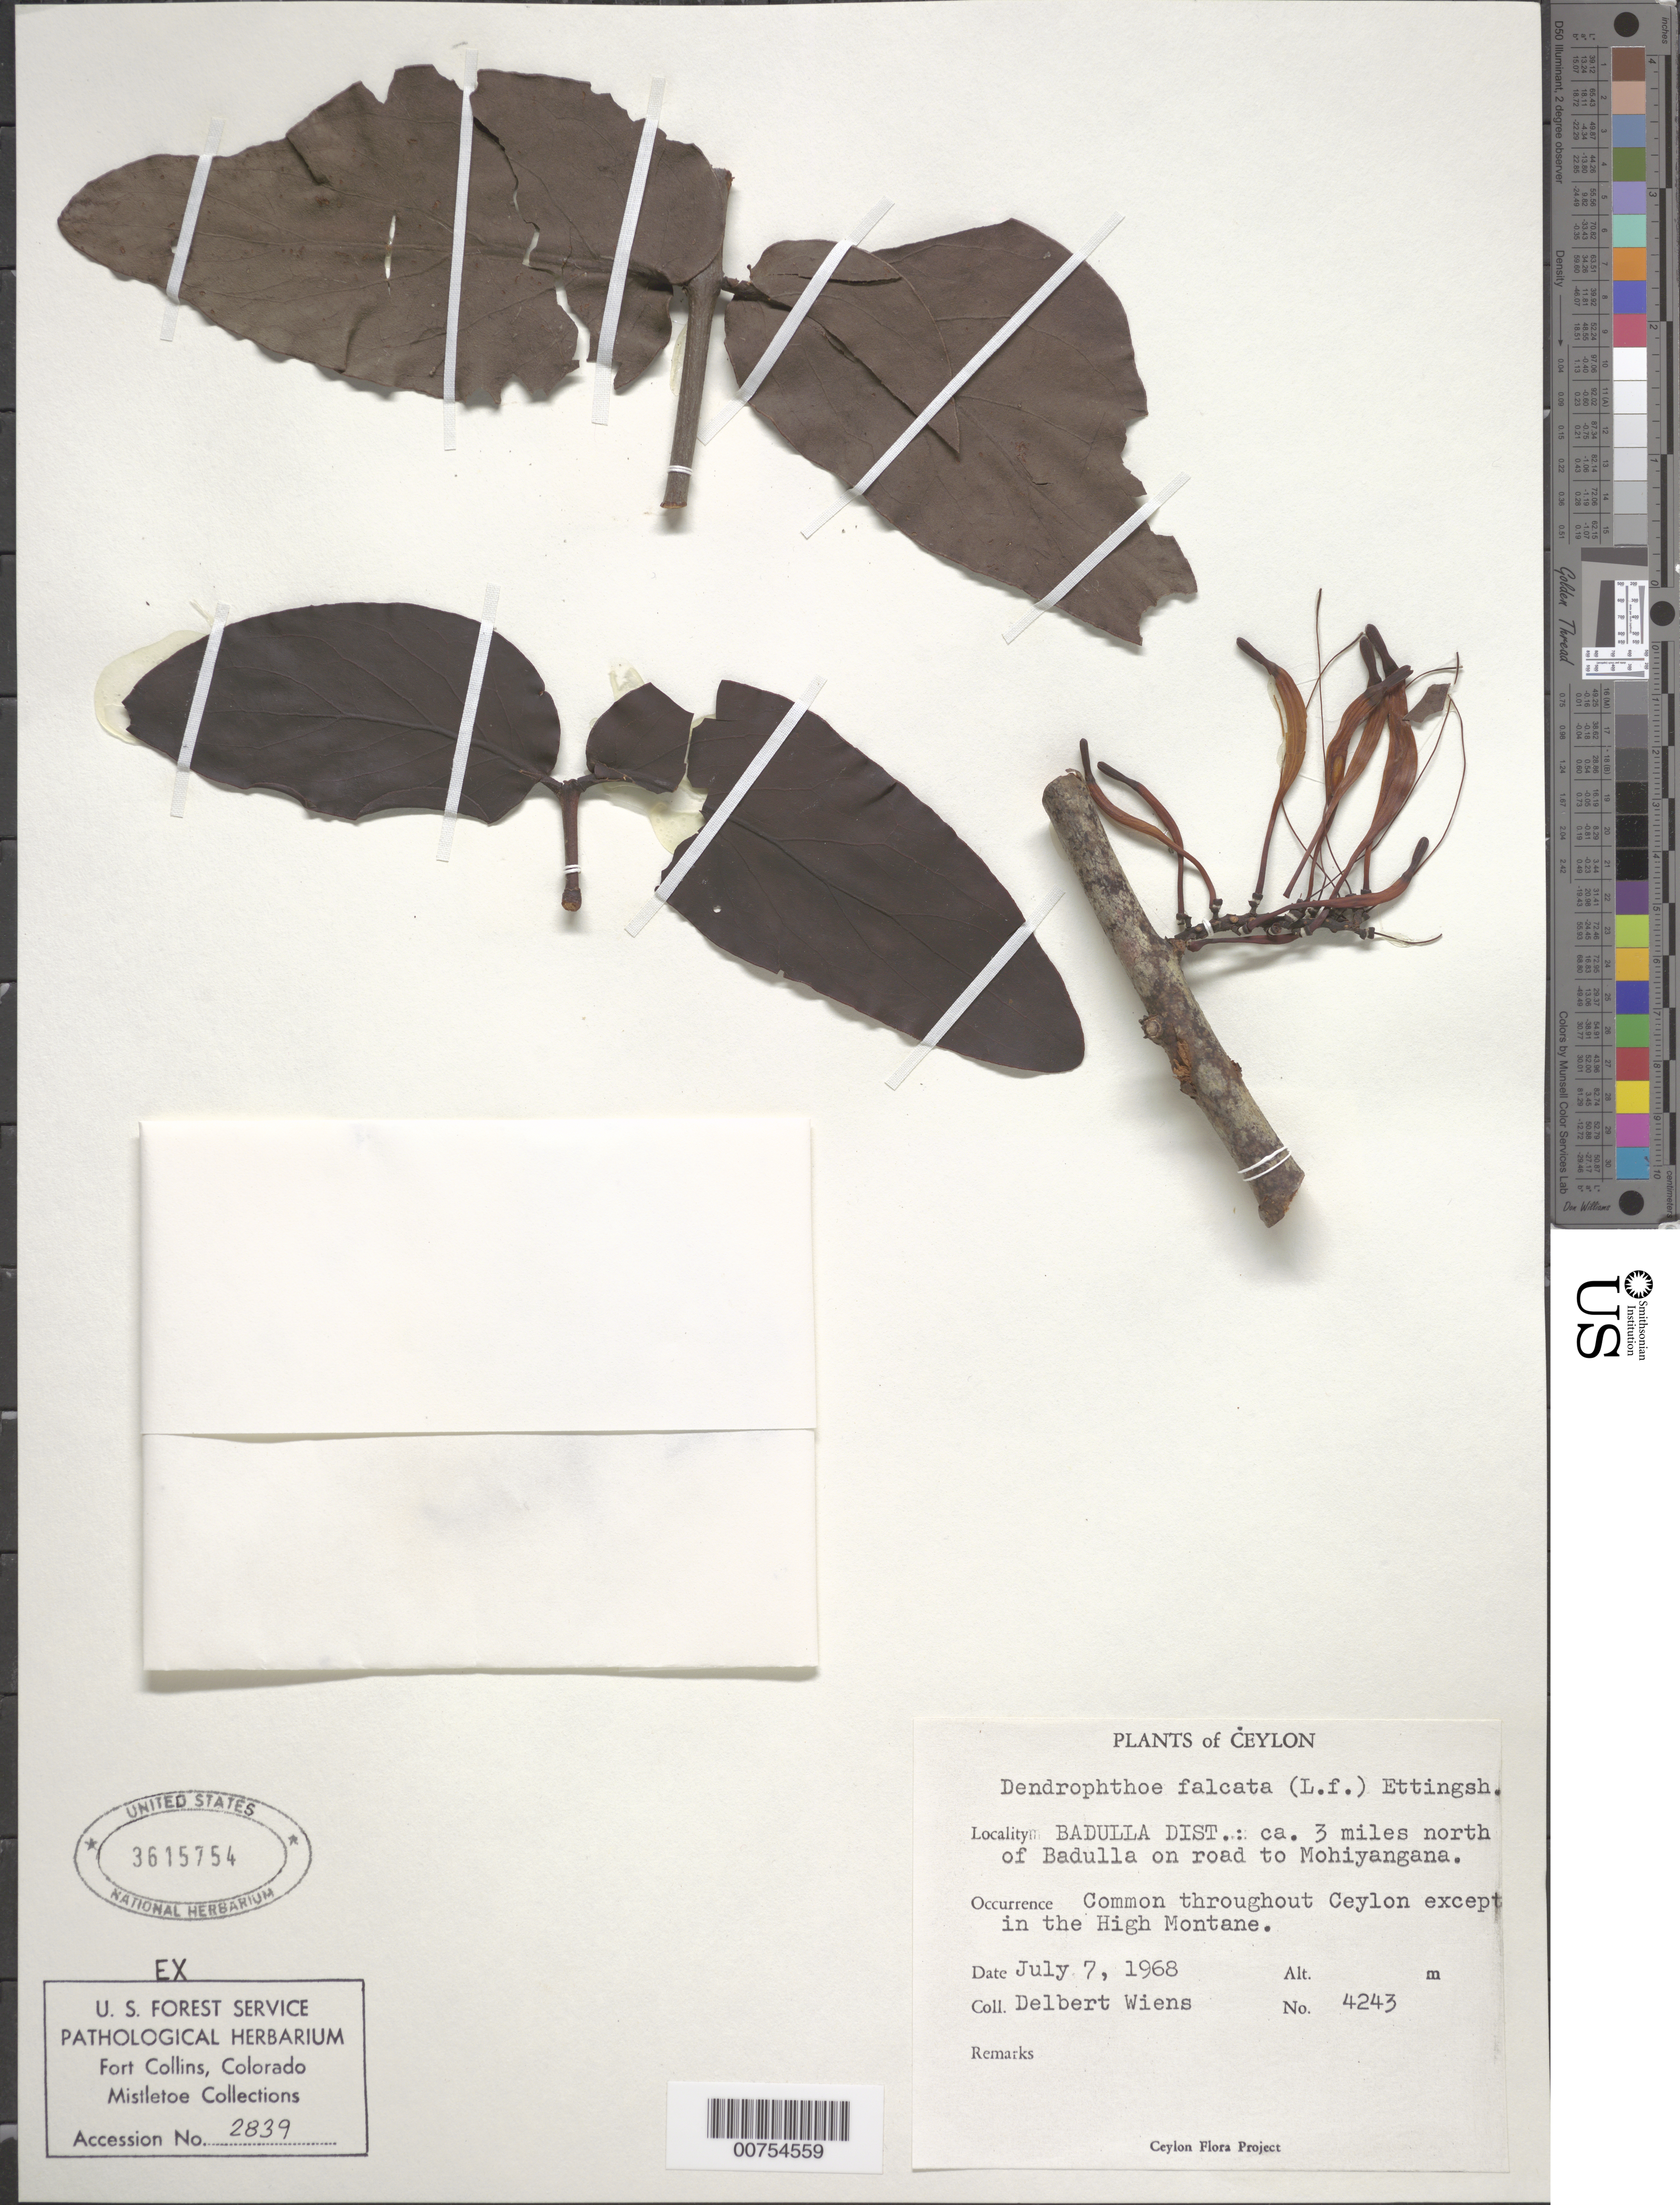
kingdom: Plantae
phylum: Tracheophyta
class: Magnoliopsida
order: Santalales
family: Loranthaceae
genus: Dendrophthoe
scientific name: Dendrophthoe falcata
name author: (L. f.) Ettingsh.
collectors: D. Wiens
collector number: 4243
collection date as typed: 7 Jul 1968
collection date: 1968-07-07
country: Sri Lanka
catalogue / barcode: US 3615754